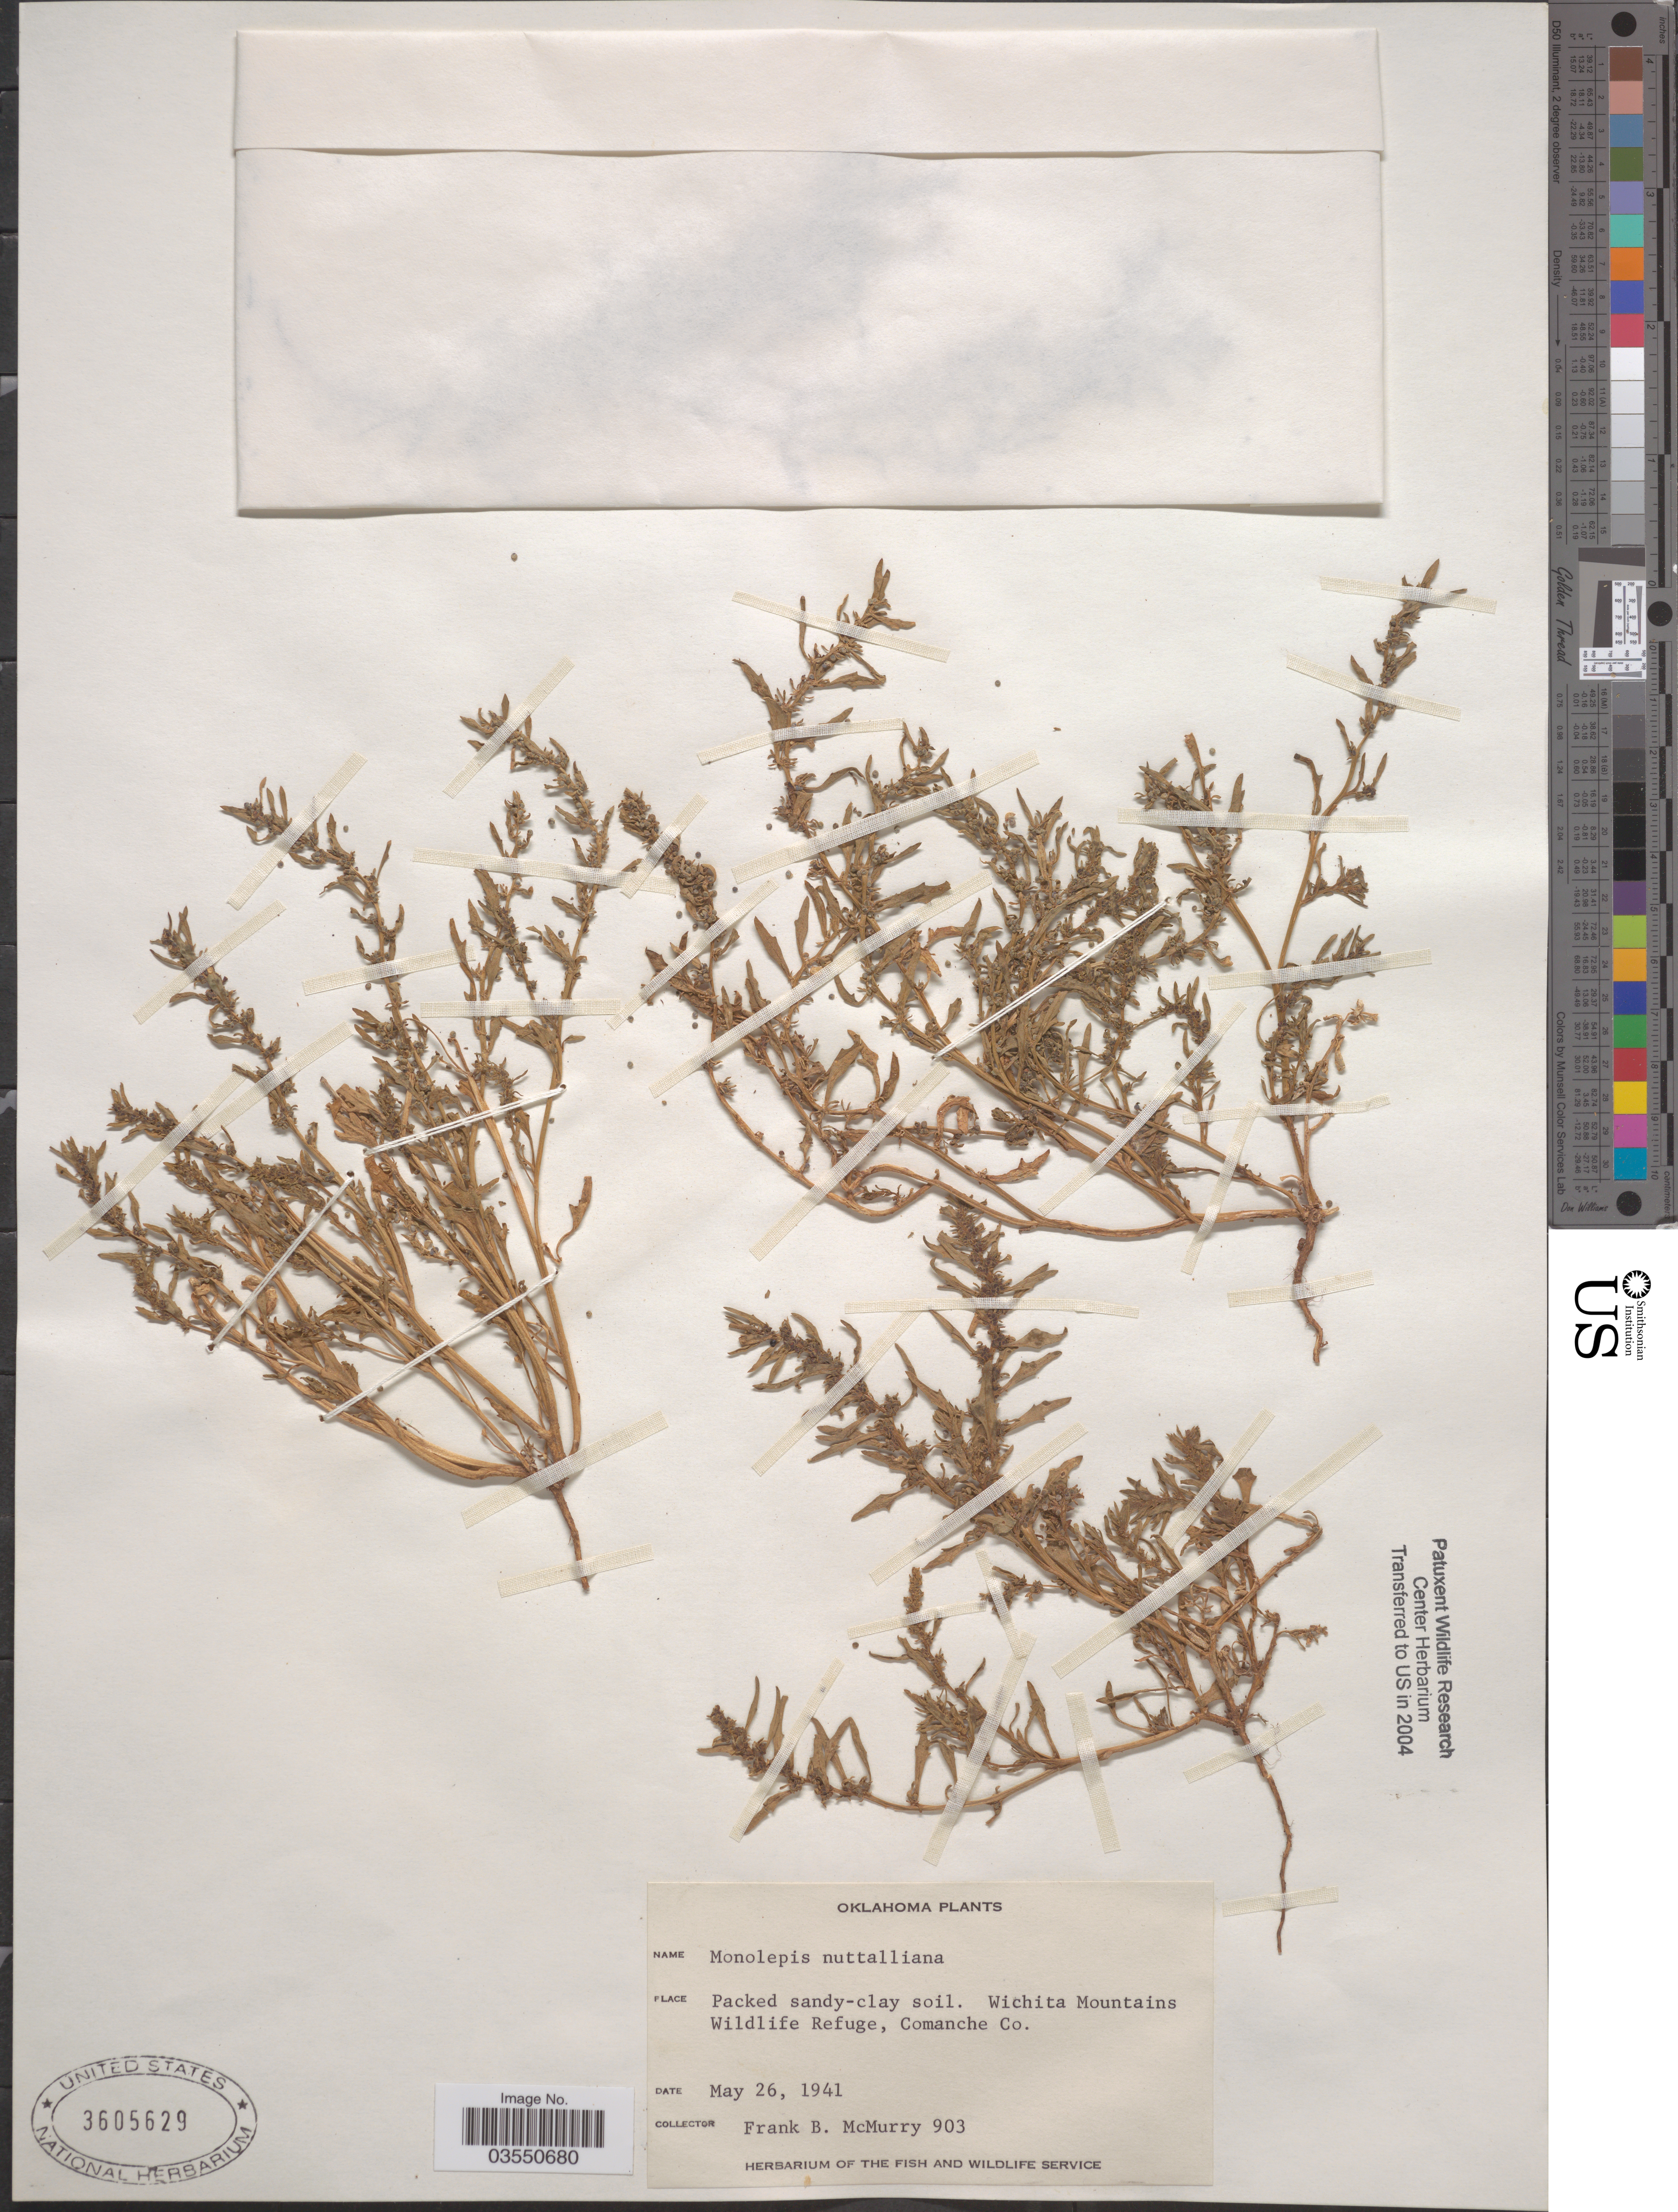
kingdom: Plantae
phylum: Tracheophyta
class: Magnoliopsida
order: Caryophyllales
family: Amaranthaceae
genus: Blitum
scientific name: Blitum nuttallianum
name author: Schult.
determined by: U.S. National Herbarium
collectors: F. B. McMurry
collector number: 903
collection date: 1941-05-26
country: United States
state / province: Oklahoma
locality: Wichita Mountains Wildlife Refuge, Comanche Co.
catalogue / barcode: US 3605629